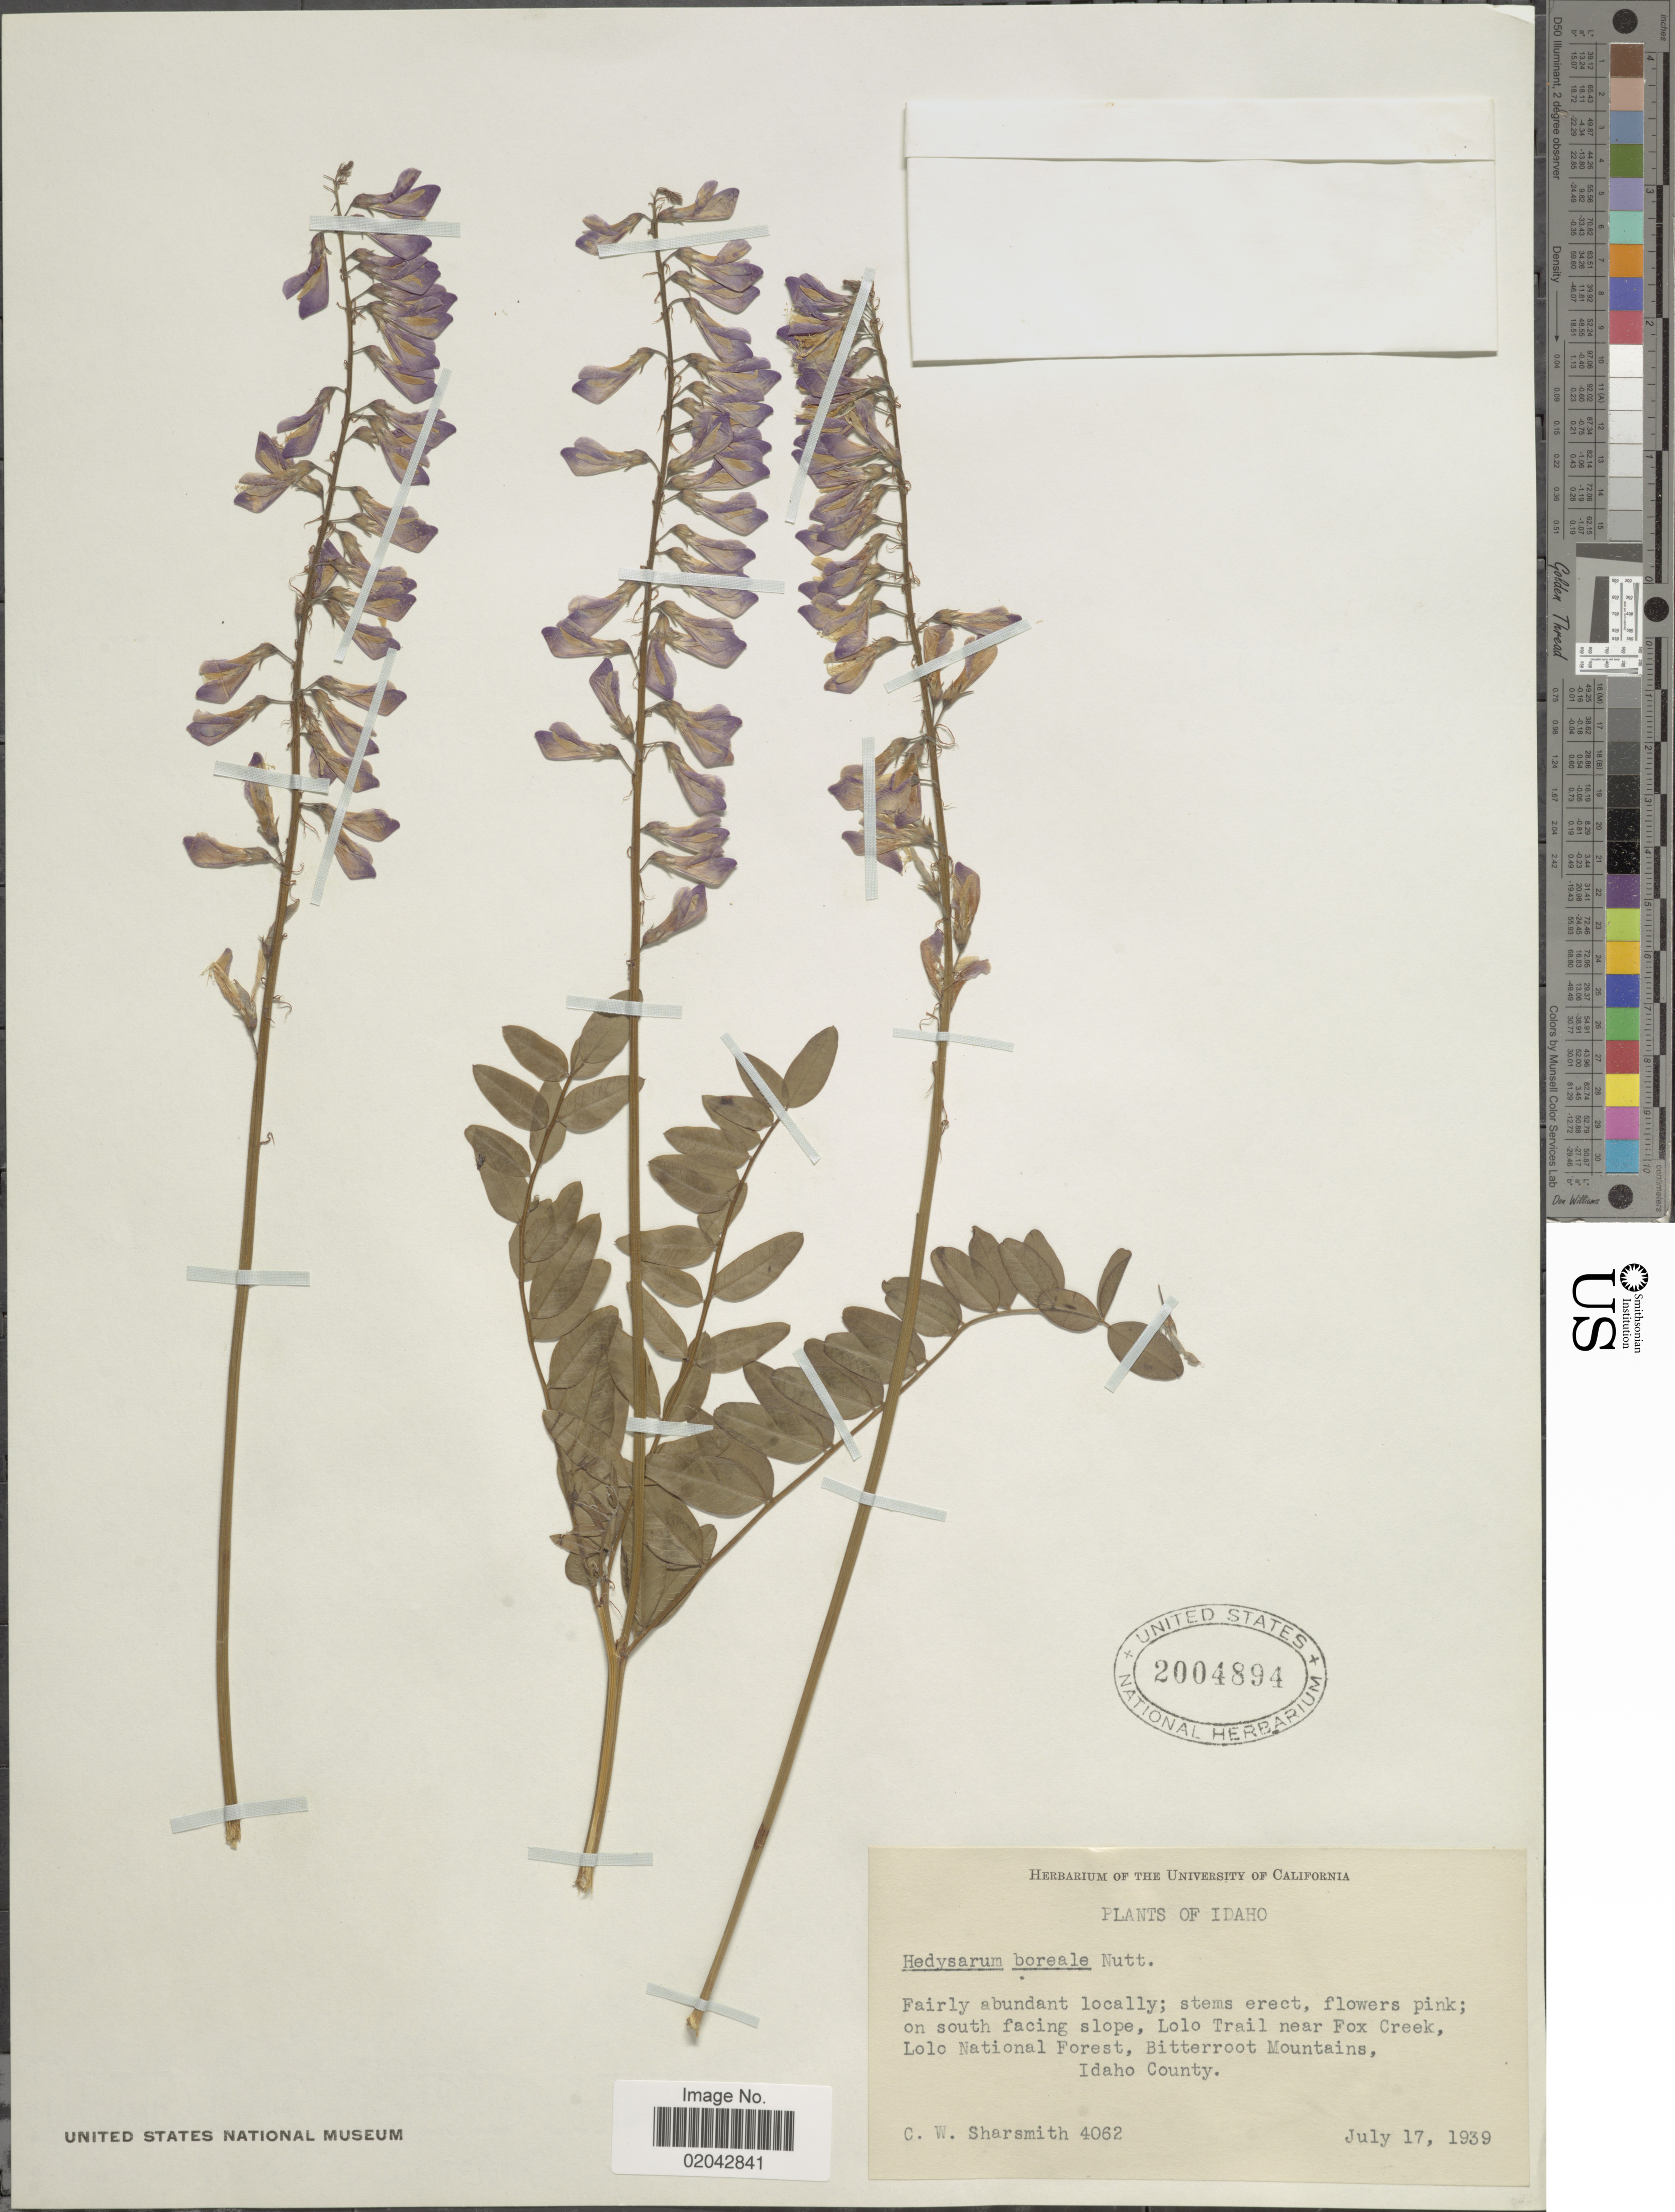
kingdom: Plantae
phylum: Tracheophyta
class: Magnoliopsida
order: Fabales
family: Fabaceae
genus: Hedysarum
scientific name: Hedysarum sp.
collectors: C. Sharsmith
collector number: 4062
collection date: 1939-07-17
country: United States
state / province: Idaho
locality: Fairly abundant locally: on south facing slope, Lolo Trail near Fox Creek, Lolo National Forest, Bitterroot Mountains, Idaho County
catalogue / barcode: US 2004894